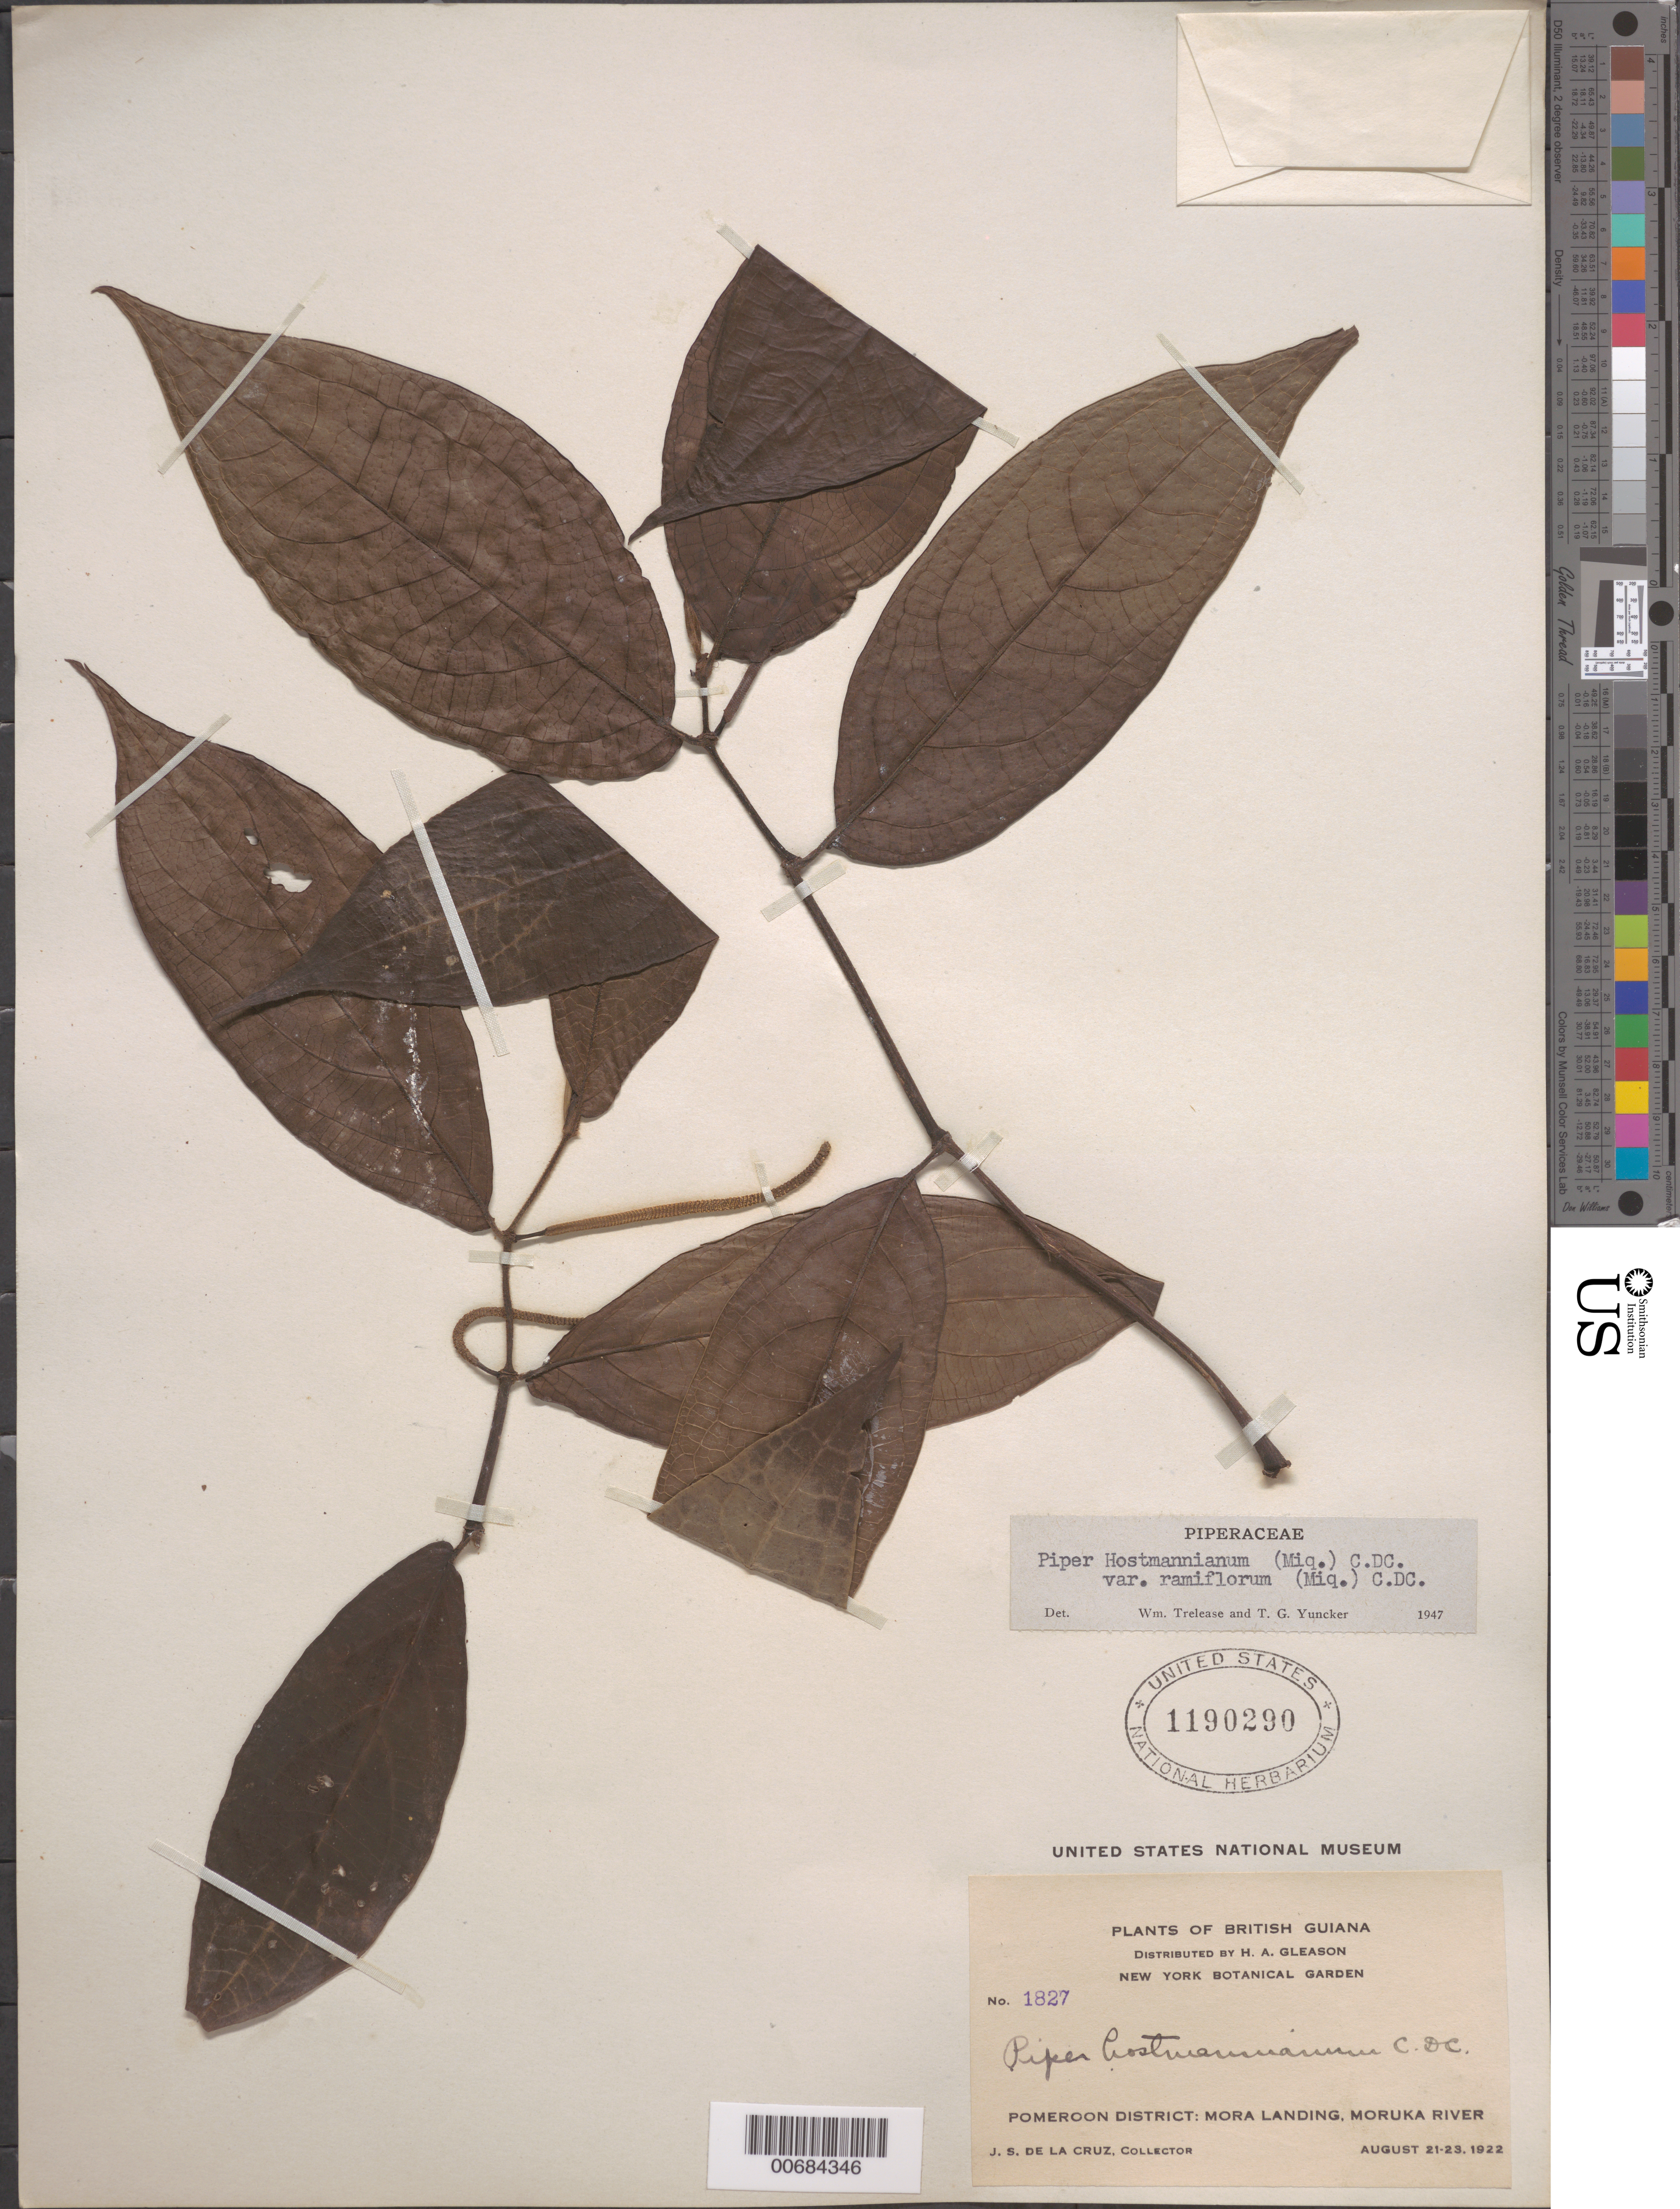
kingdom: Plantae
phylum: Tracheophyta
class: Magnoliopsida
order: Piperales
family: Piperaceae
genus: Piper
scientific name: Piper hostmannianum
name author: (Miq.) C. DC.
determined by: Trelease, W.; Yuncker, T. G.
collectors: J. S. de la Cruz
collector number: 1827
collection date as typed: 21-Aug-22 to 23-Aug-22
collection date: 1922-08-21/1922-08-23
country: Guyana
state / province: Barima-Waini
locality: Mora Landing, Moruka R., Pomeroon Dist.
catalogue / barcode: US 1190290